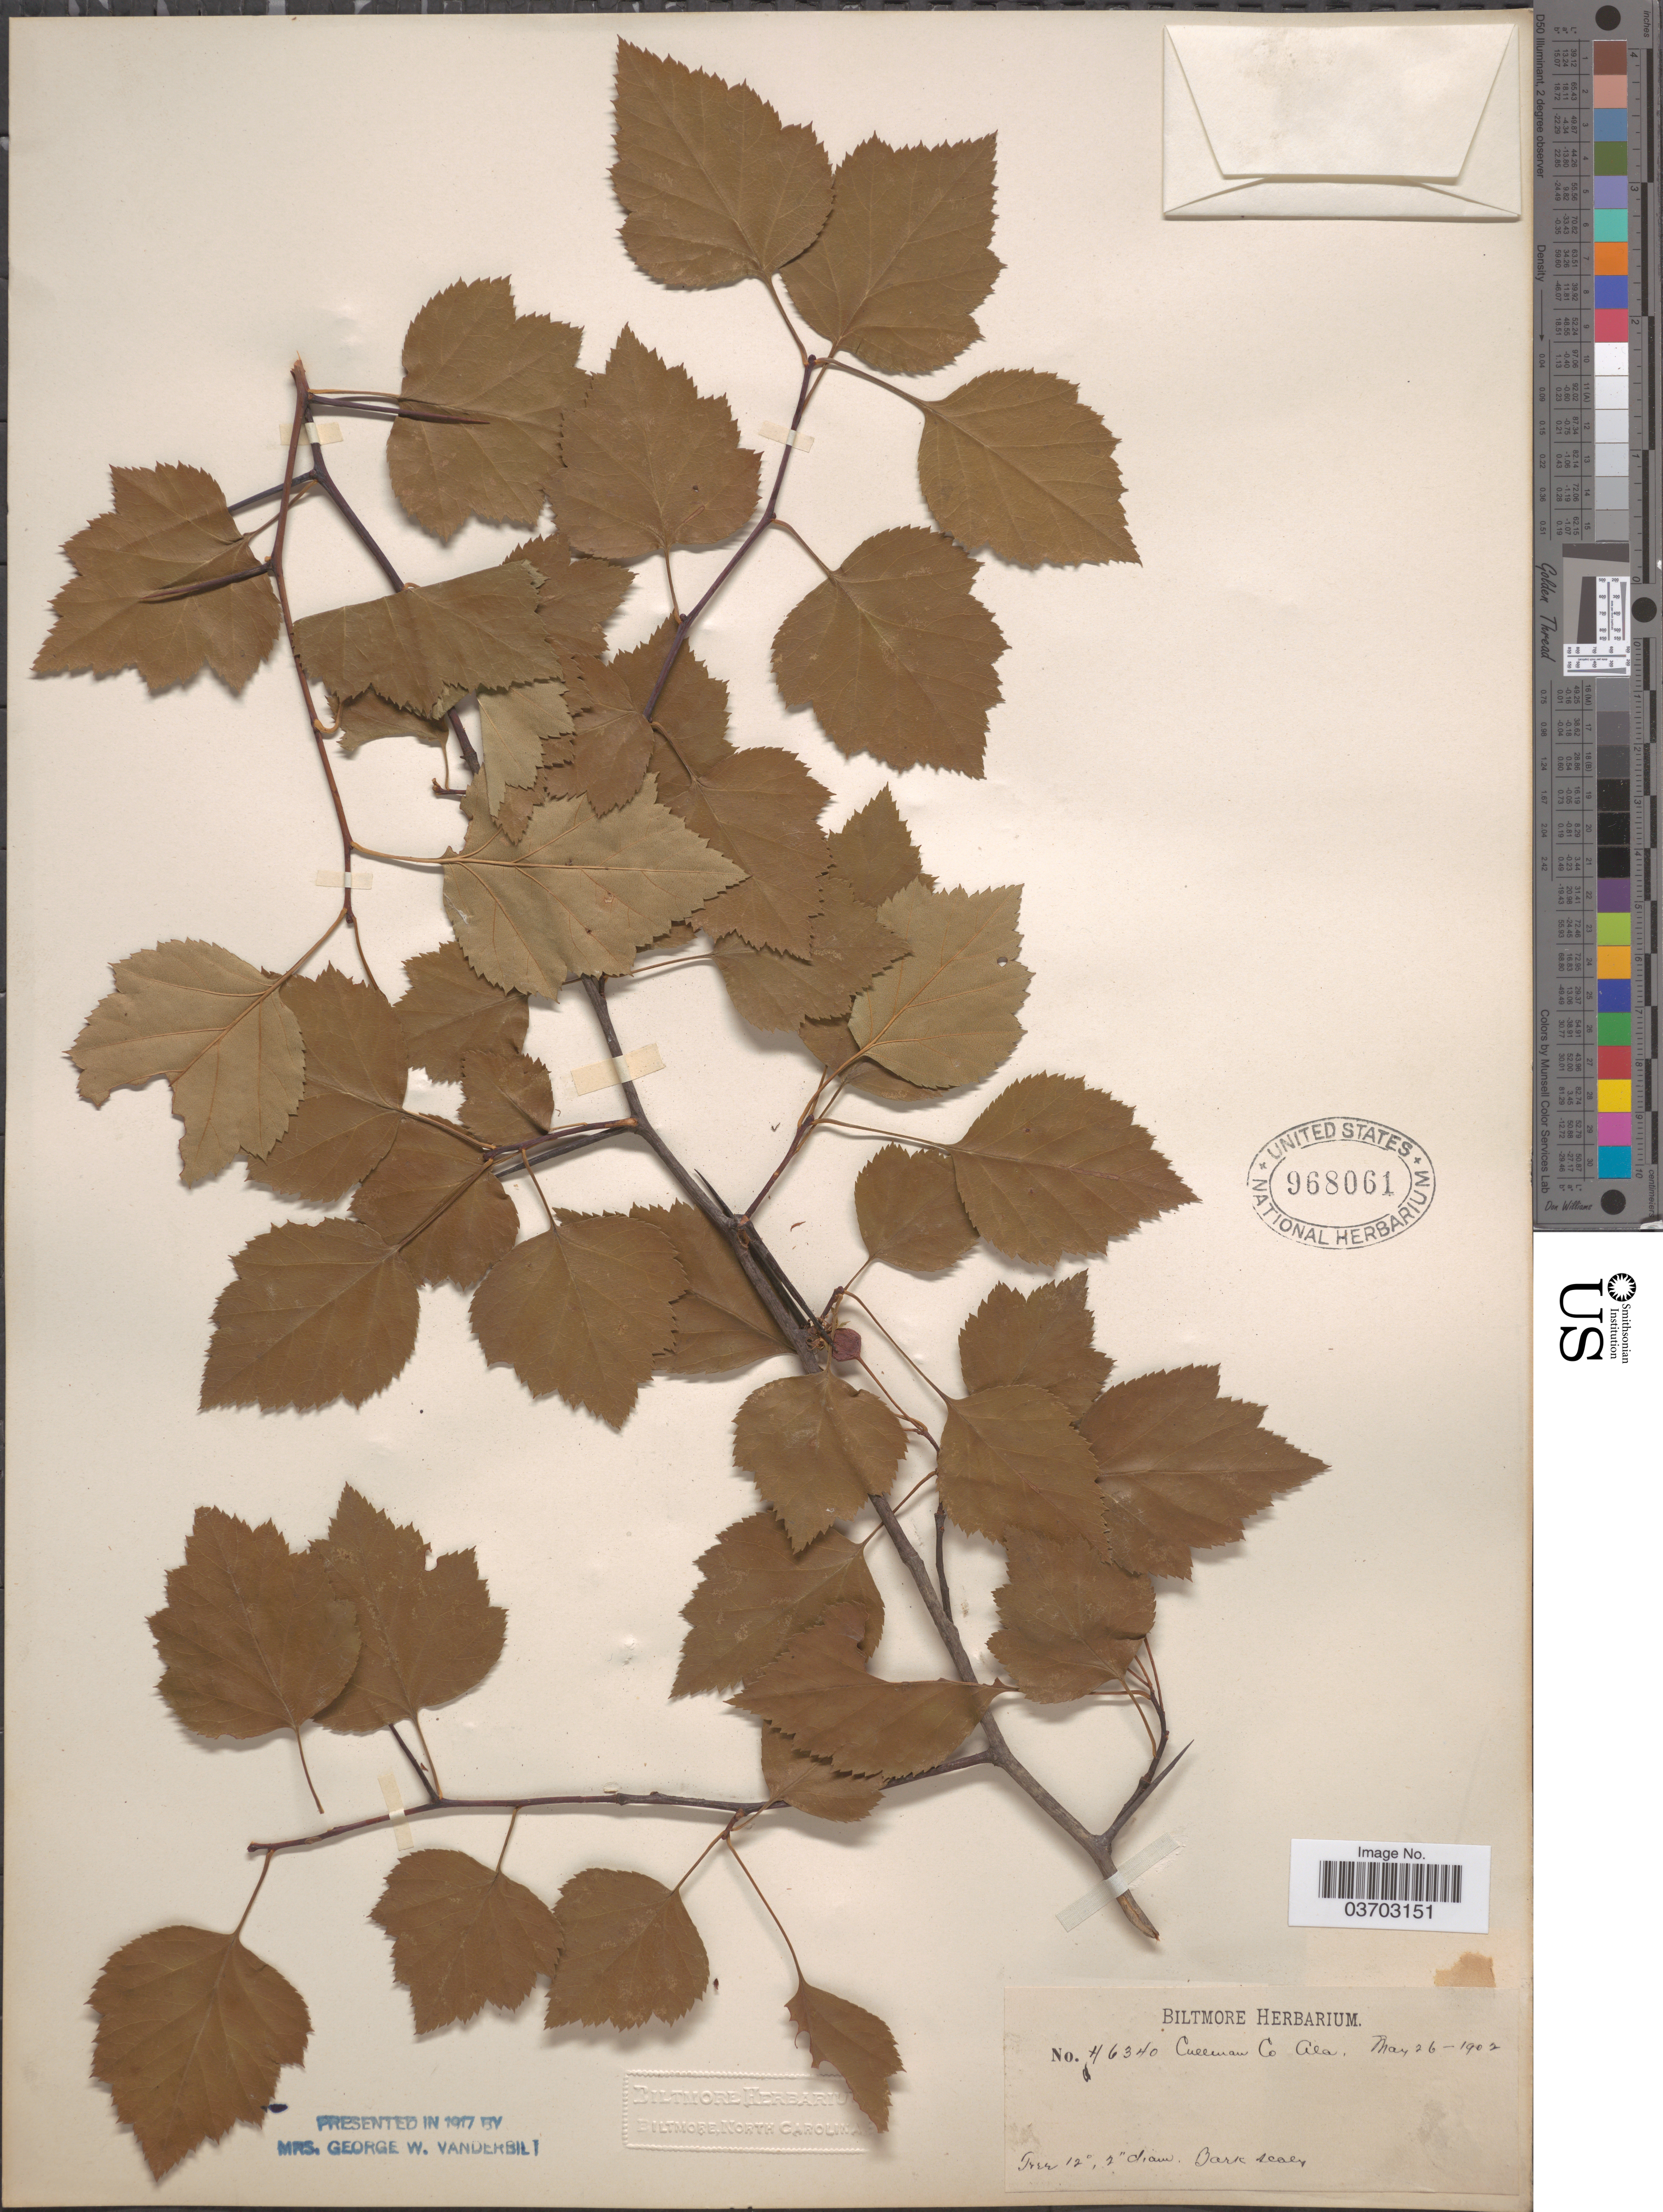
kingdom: Plantae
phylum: Tracheophyta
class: Magnoliopsida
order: Rosales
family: Rosaceae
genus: Crataegus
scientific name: Crataegus sp.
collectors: ex herb. Biltmore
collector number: H6340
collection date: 1902-05-26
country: United States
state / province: Alabama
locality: Cullman Co.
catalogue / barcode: US 968061